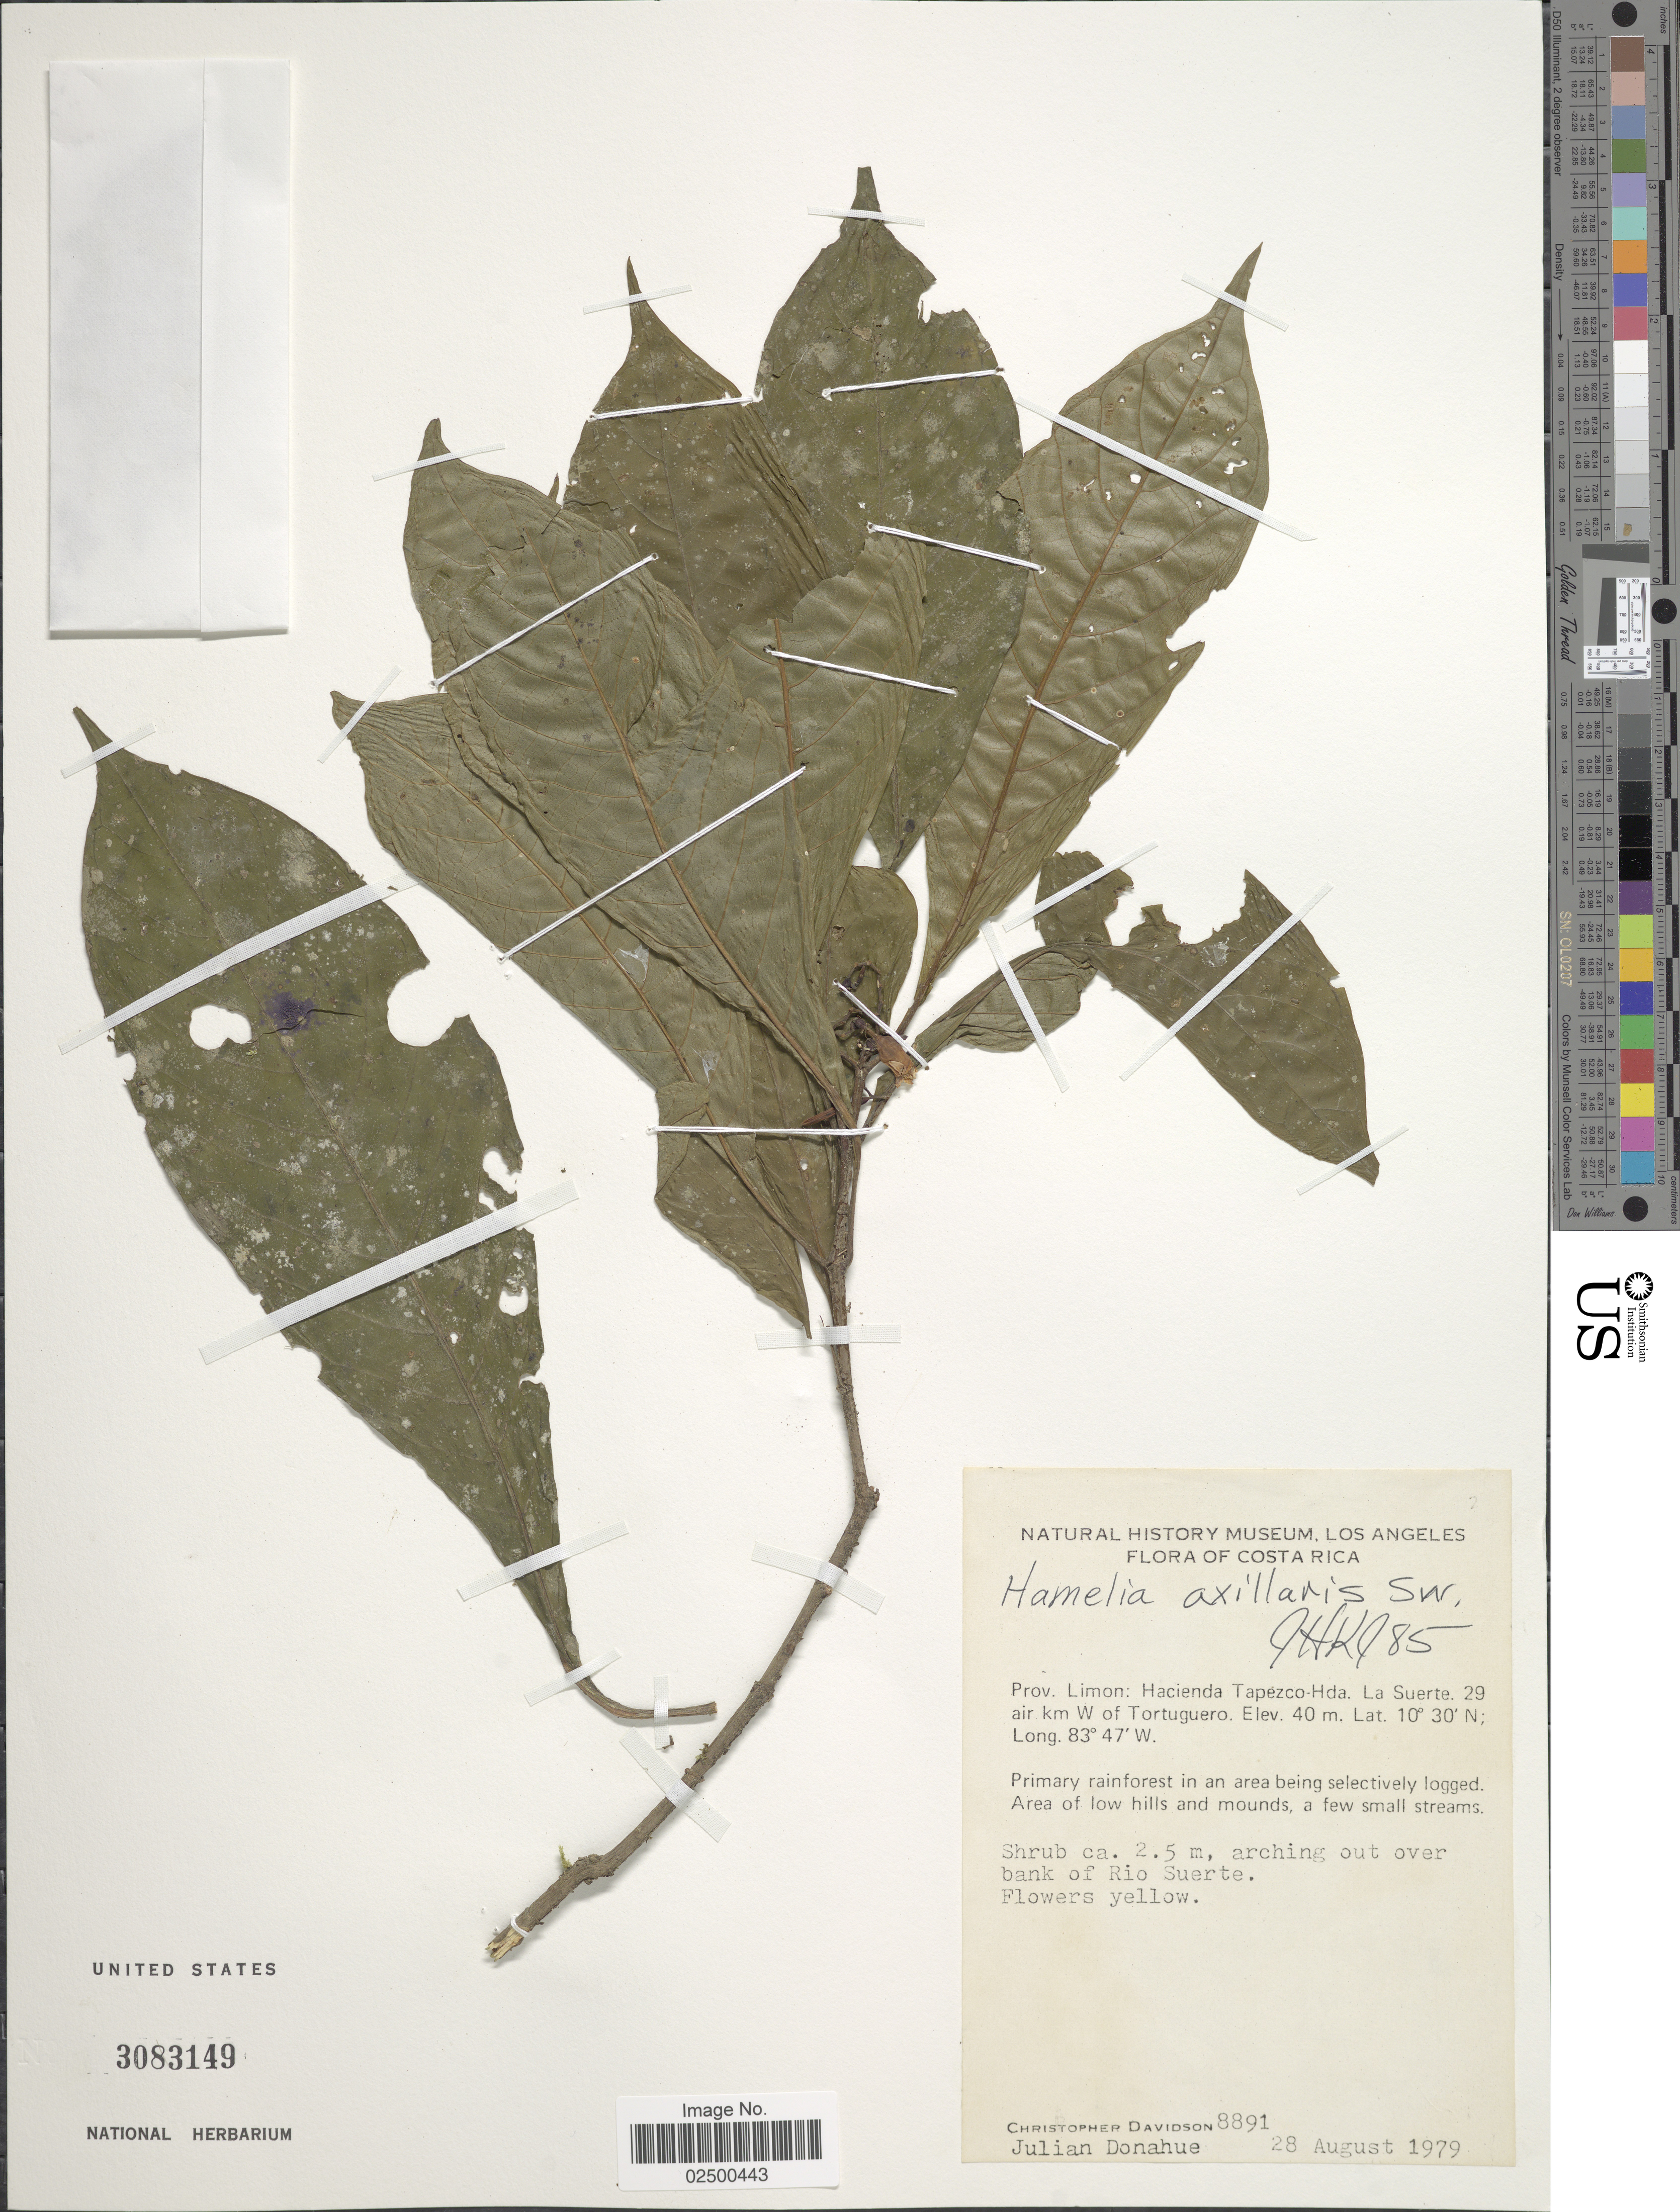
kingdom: Plantae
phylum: Tracheophyta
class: Magnoliopsida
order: Gentianales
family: Rubiaceae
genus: Hamelia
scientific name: Hamelia axillaris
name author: Sw.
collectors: C. Davidson & J. Donahue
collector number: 8891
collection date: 1979-08-28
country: Costa Rica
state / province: Limón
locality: Prov. Limon: Hacienda Tapezco-Hda. La Suerte, 29 air km W of Tortyguero, Area of low hills and mounds, bank of Rio Suerte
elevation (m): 40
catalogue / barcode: US 3083149